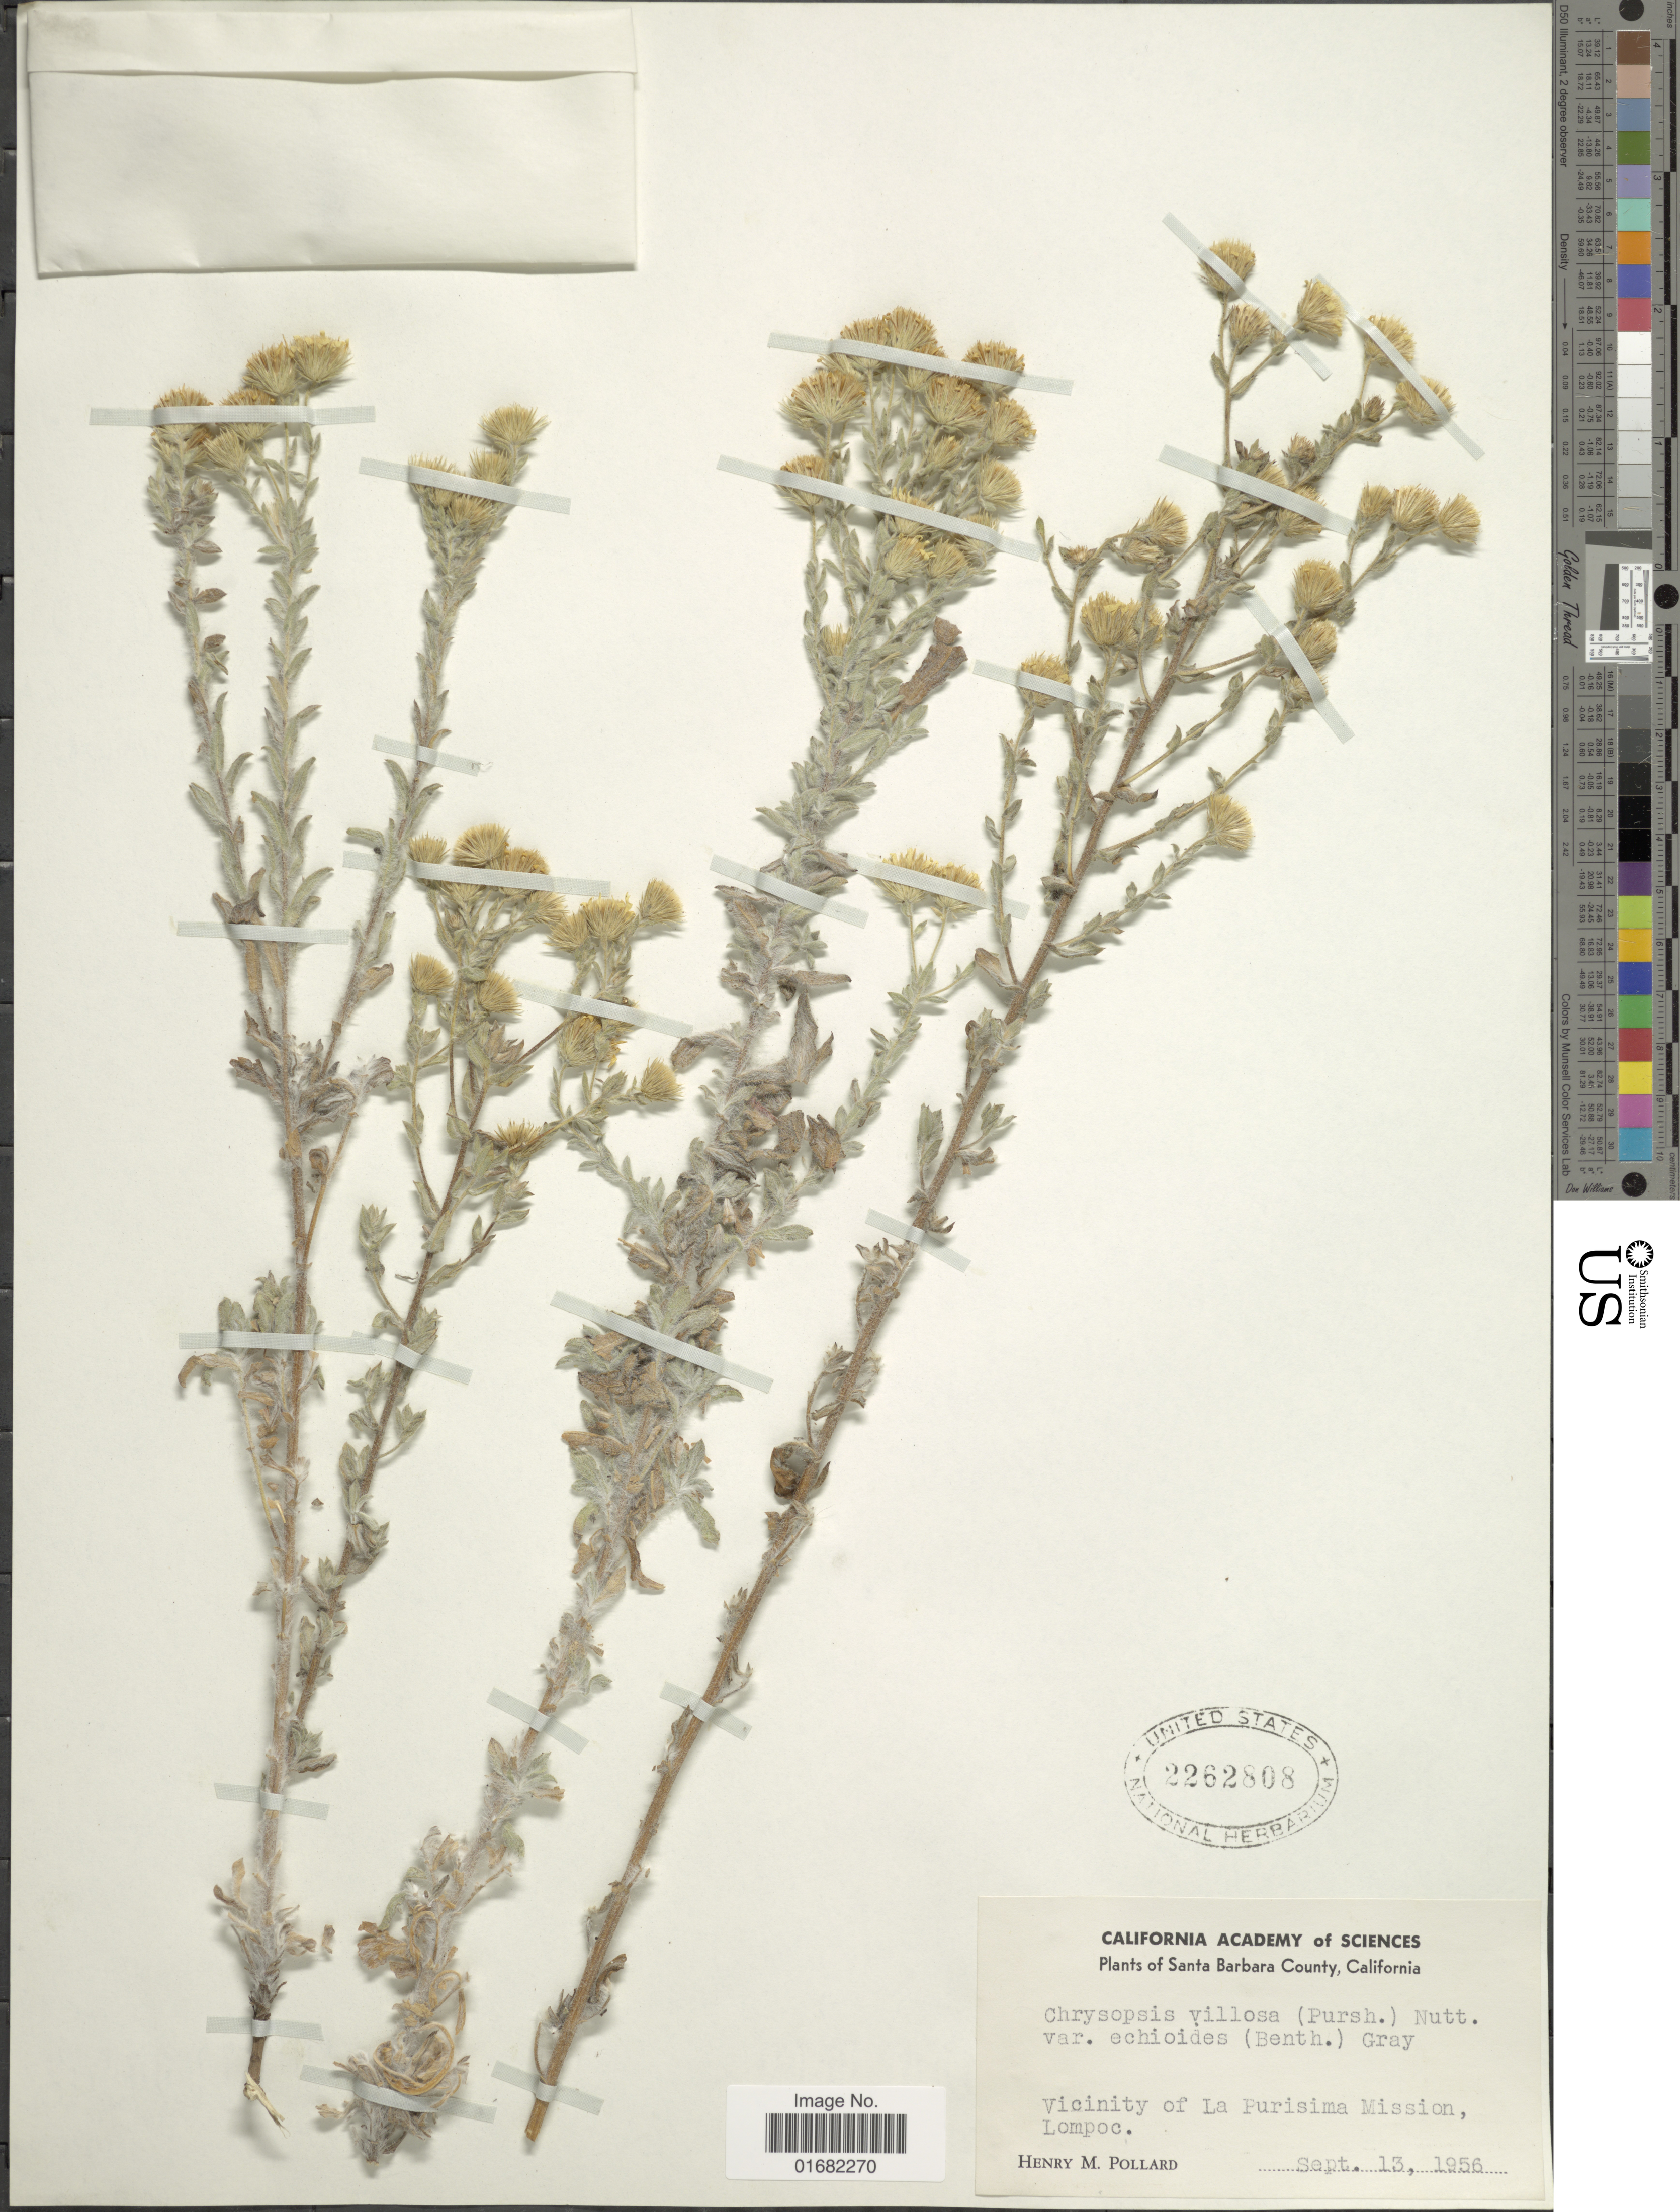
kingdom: Plantae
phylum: Tracheophyta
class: Magnoliopsida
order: Asterales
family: Asteraceae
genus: Heterotheca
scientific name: Heterotheca echioides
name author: (Benth.) Shinners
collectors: H. M. Pollard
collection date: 1956-09-13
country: United States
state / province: California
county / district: Santa Barbara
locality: Santa Barbara County. Vicinity of La Purisima Mission, Lompoc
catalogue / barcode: US 2262808